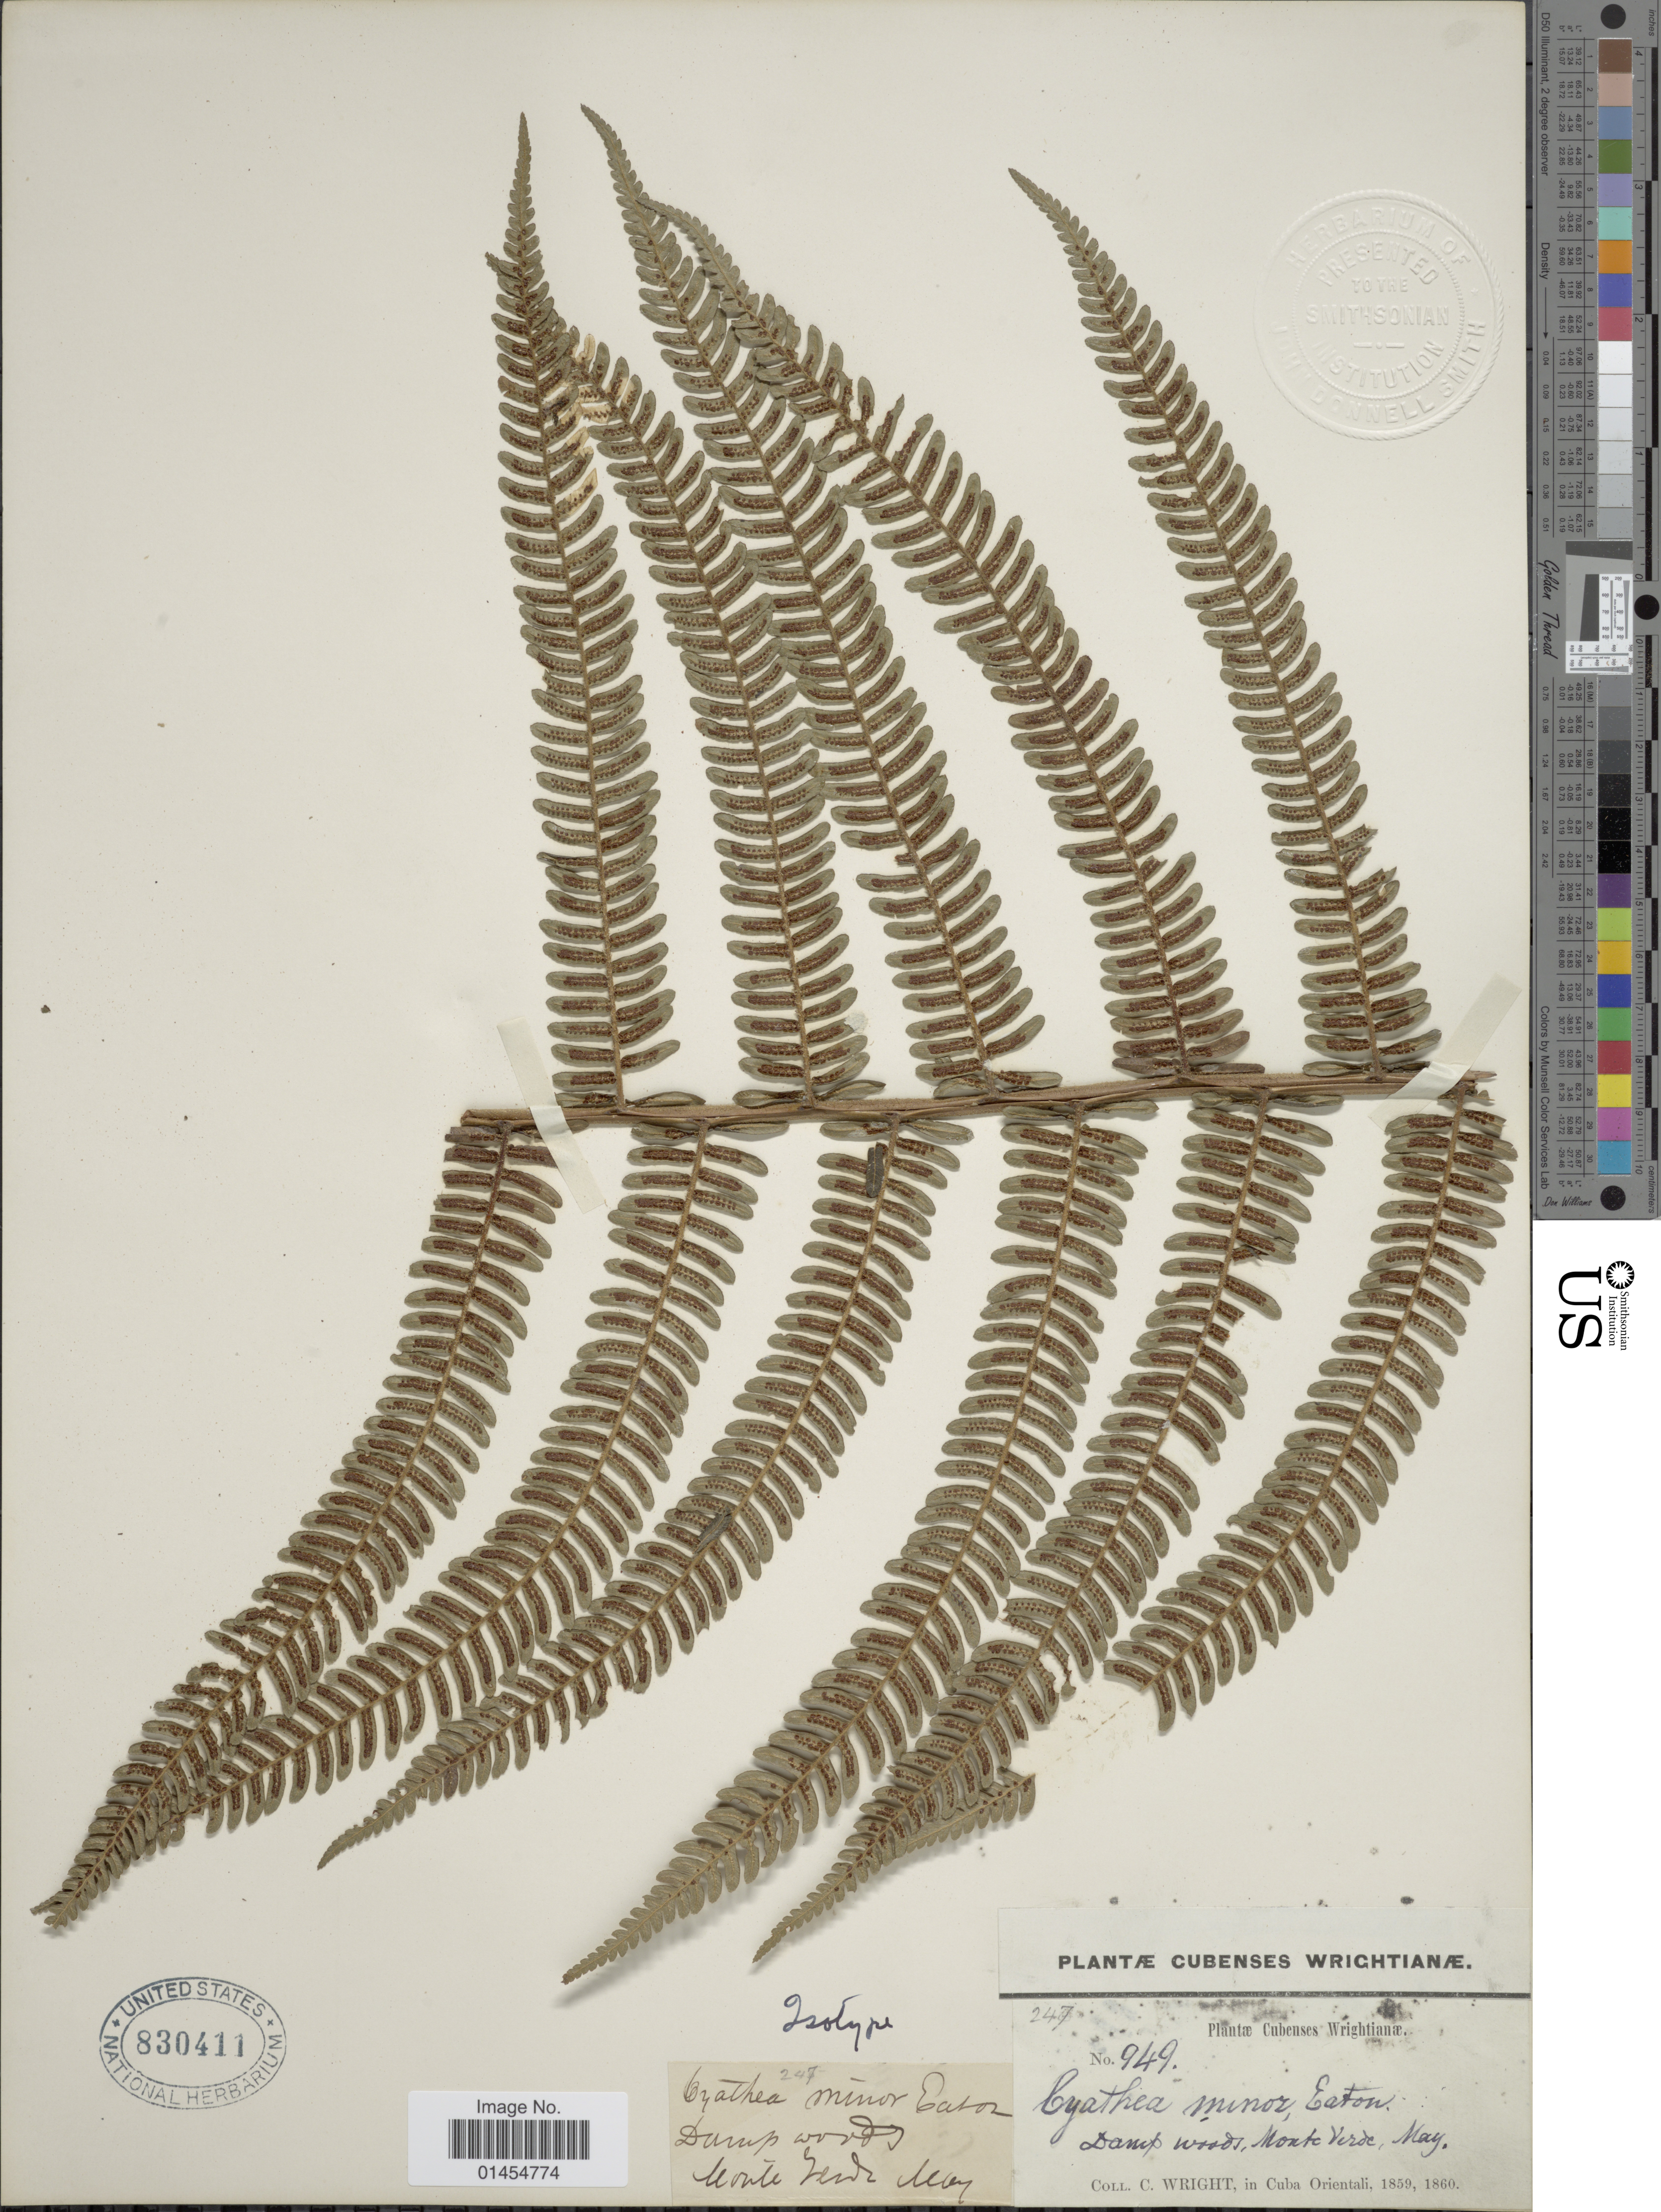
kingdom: Plantae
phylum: Tracheophyta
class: Polypodiopsida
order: Cyatheales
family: Cyatheaceae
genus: Alsophila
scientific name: Alsophila minor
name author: (D.C. Eaton) R.M. Tryon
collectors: C. Wright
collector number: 949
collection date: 1859-05/1860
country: Cuba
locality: Monte Verde, Cuba Orientali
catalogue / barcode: US 830411